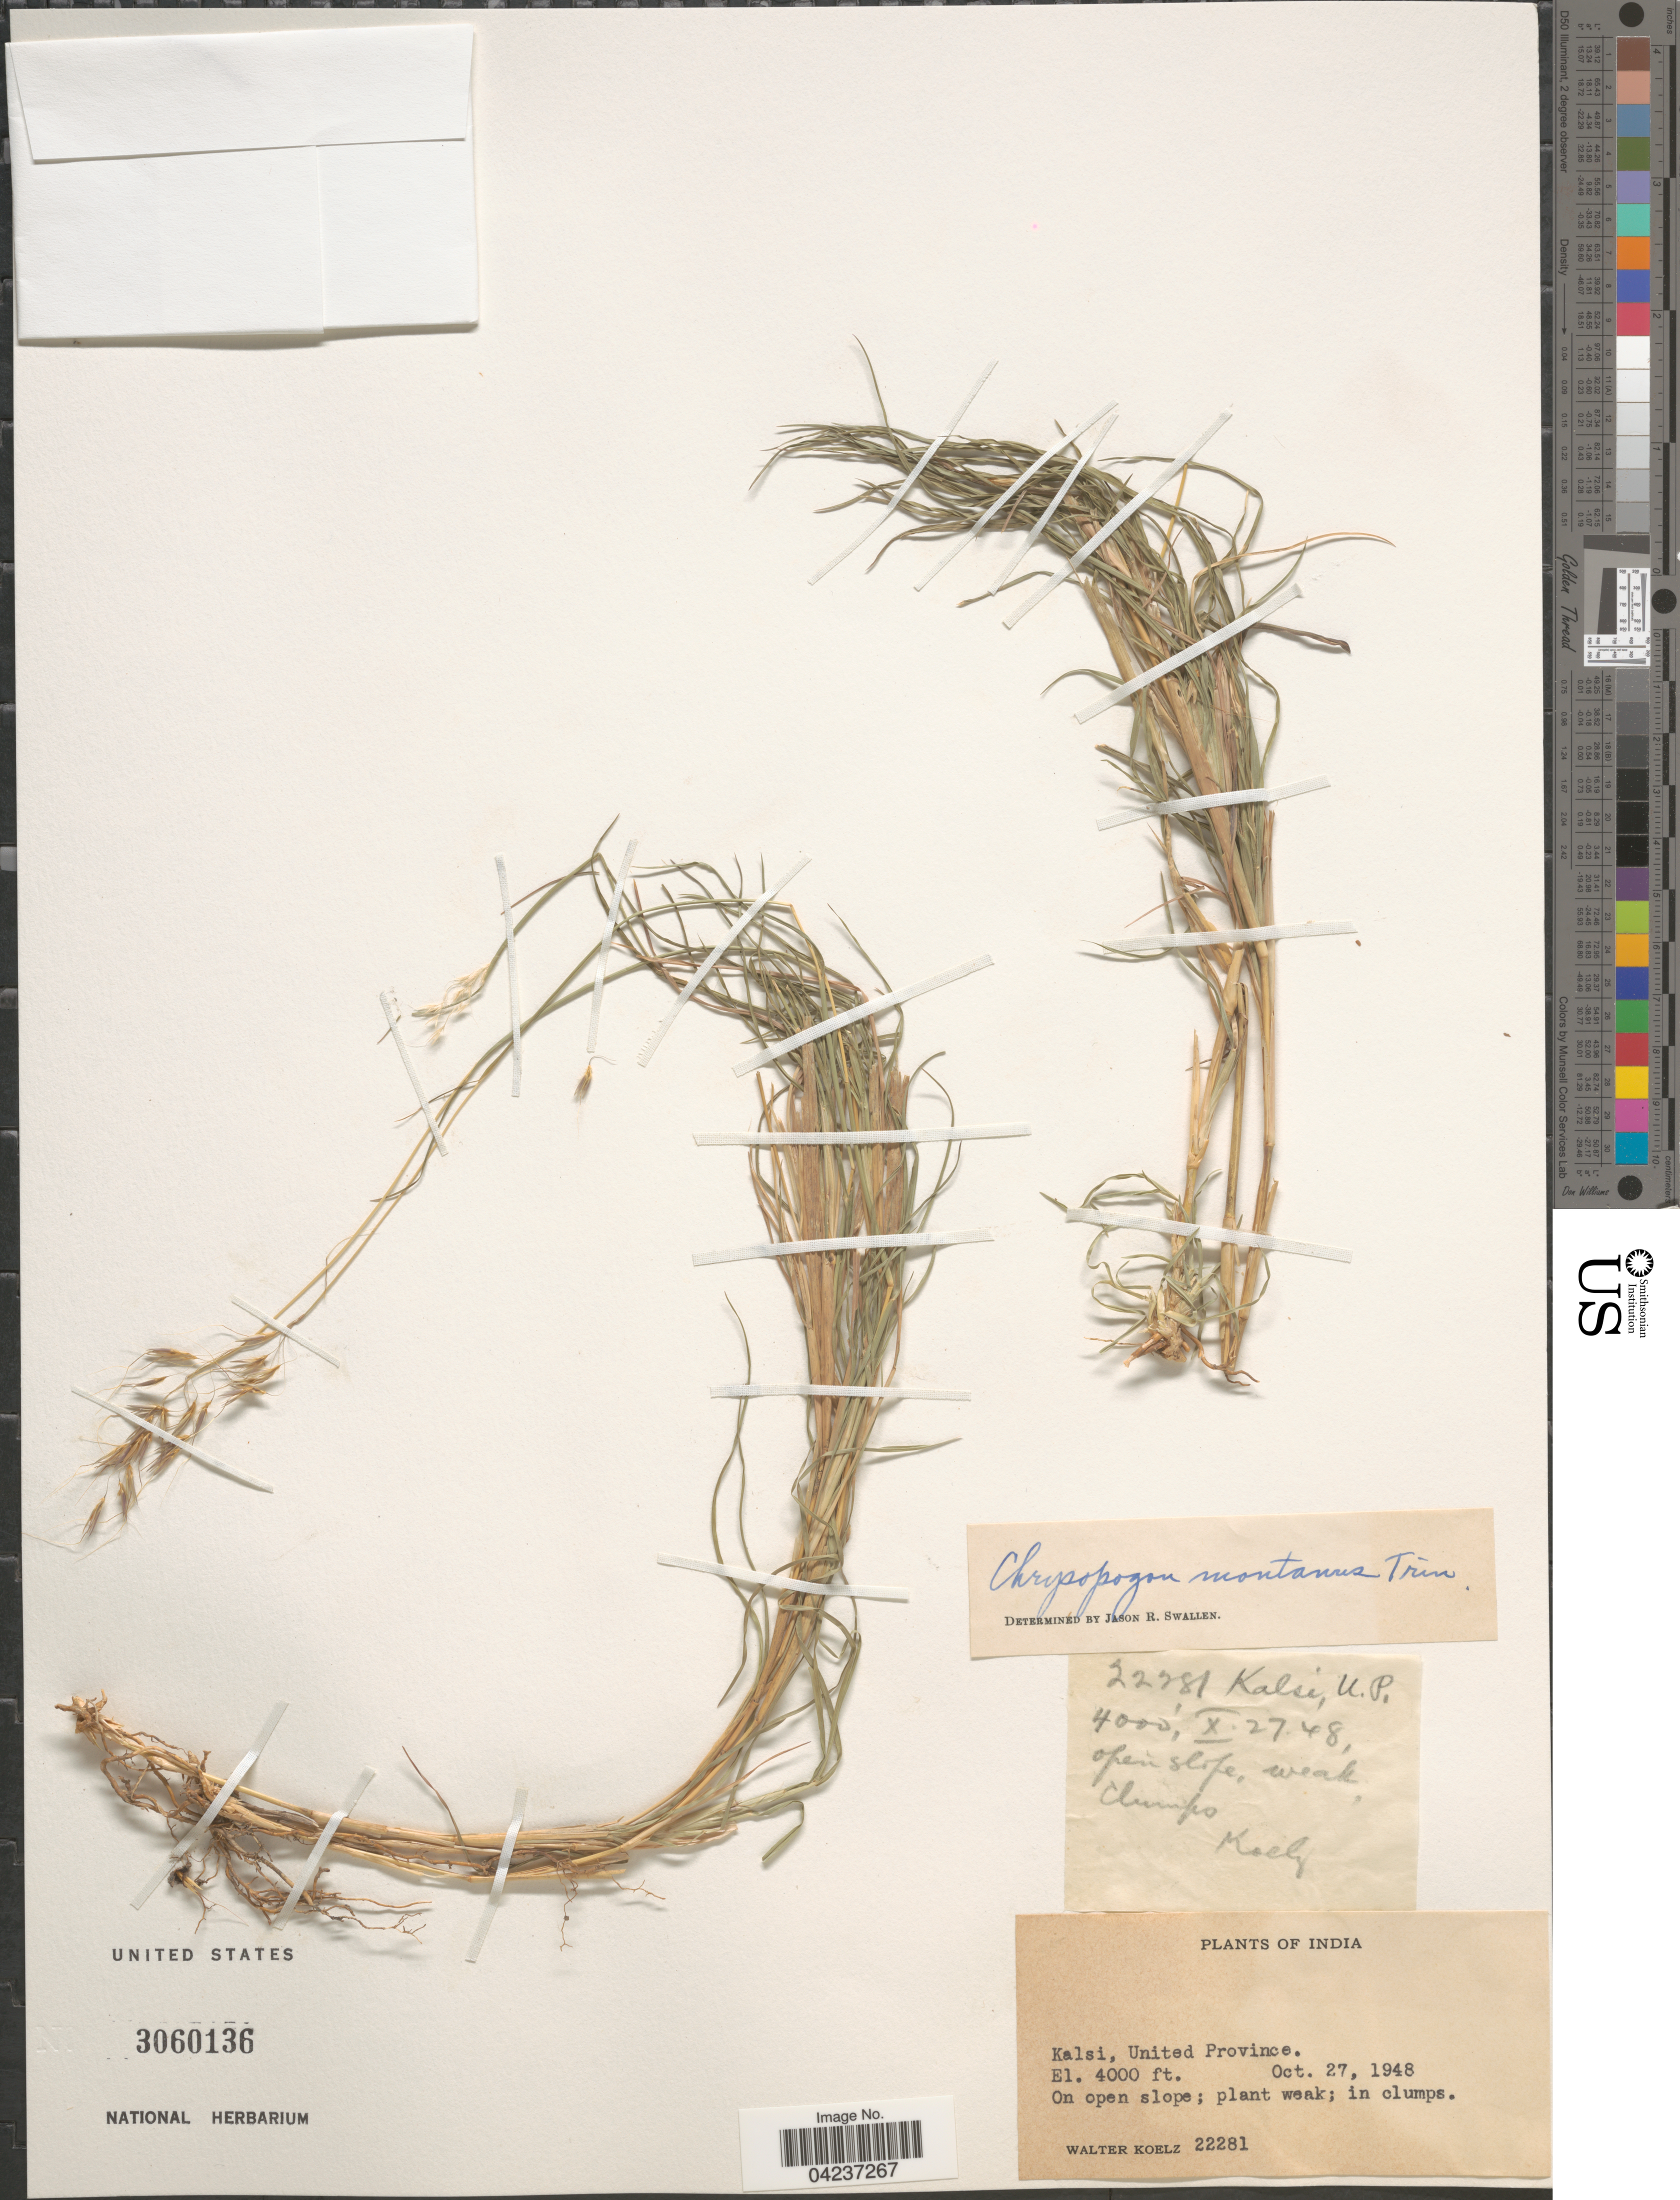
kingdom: Plantae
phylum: Tracheophyta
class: Liliopsida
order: Poales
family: Poaceae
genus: Chrysopogon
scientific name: Chrysopogon fulvus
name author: (Spreng.) Chiov.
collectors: W. N. Koelz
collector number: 22281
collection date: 1948-10-27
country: India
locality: Kalsi, United Province. On open slope.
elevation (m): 1219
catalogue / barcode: US 3060136